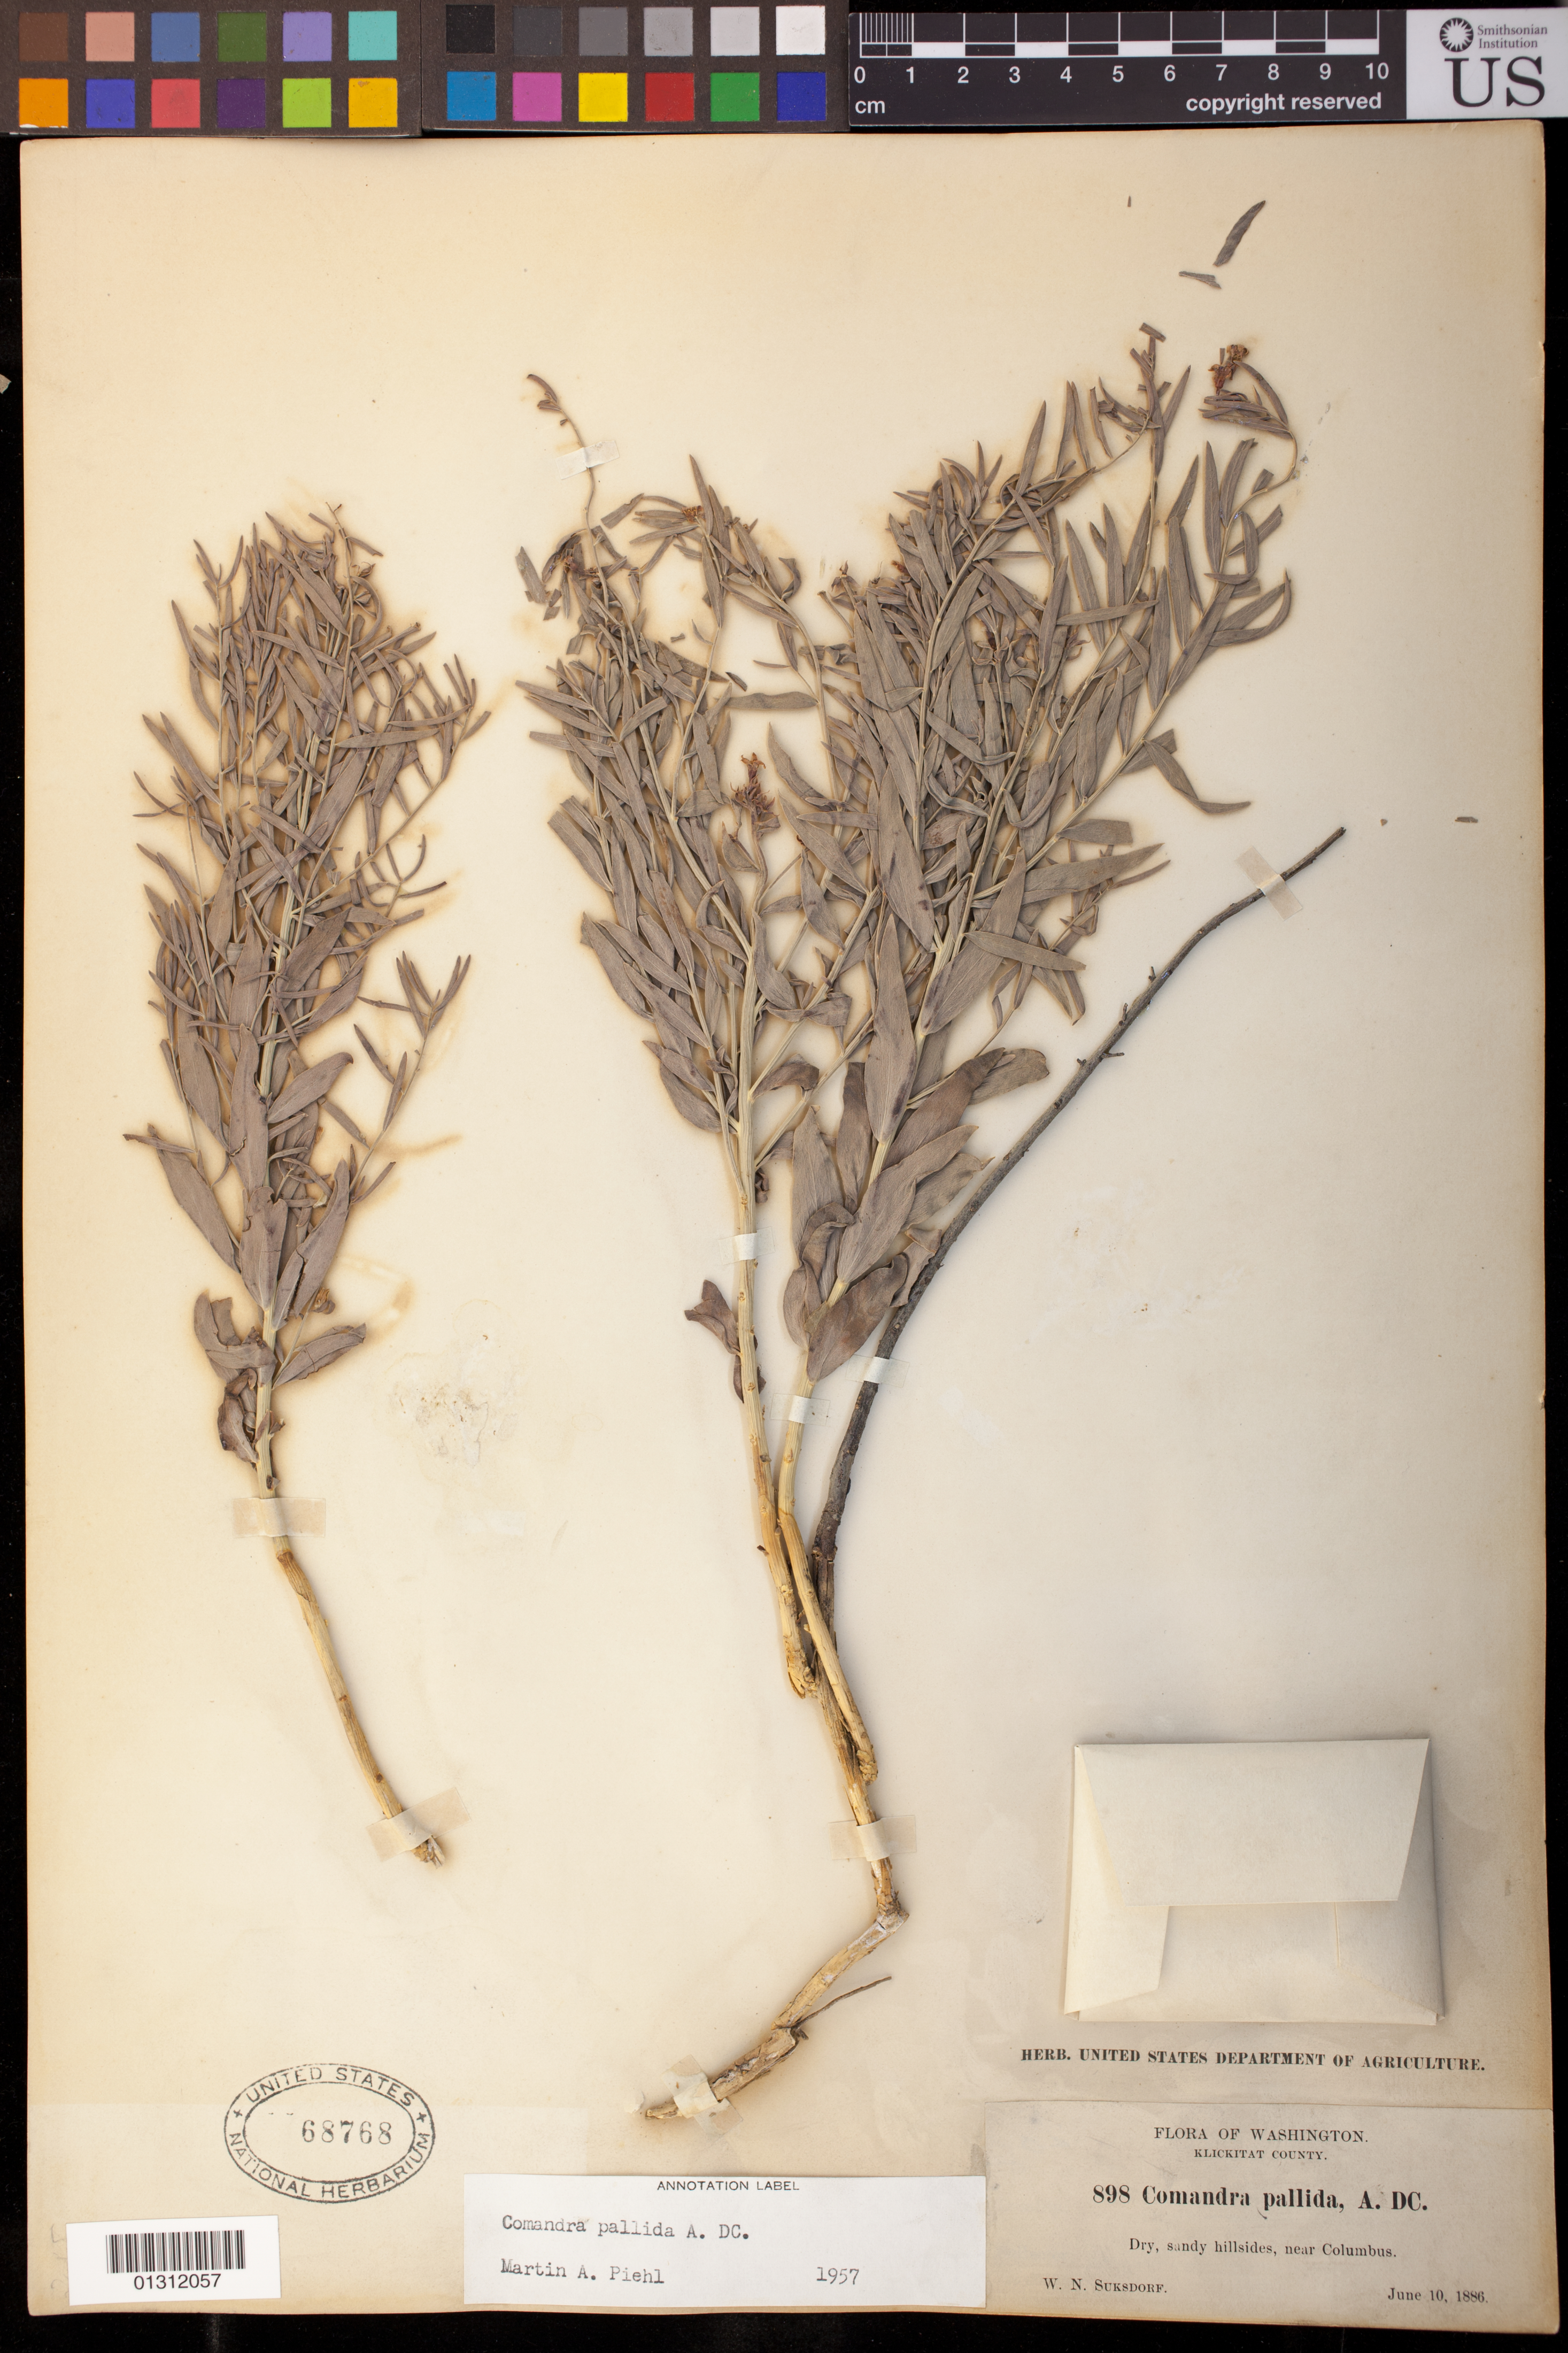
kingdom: Plantae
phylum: Tracheophyta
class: Magnoliopsida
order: Santalales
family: Comandraceae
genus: Comandra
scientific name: Comandra pallida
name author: A. DC.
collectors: W. N. Suksdorf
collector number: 898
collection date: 1886-06-10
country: United States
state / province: Washington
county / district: Klickitat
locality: Near Columbus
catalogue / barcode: US 68768